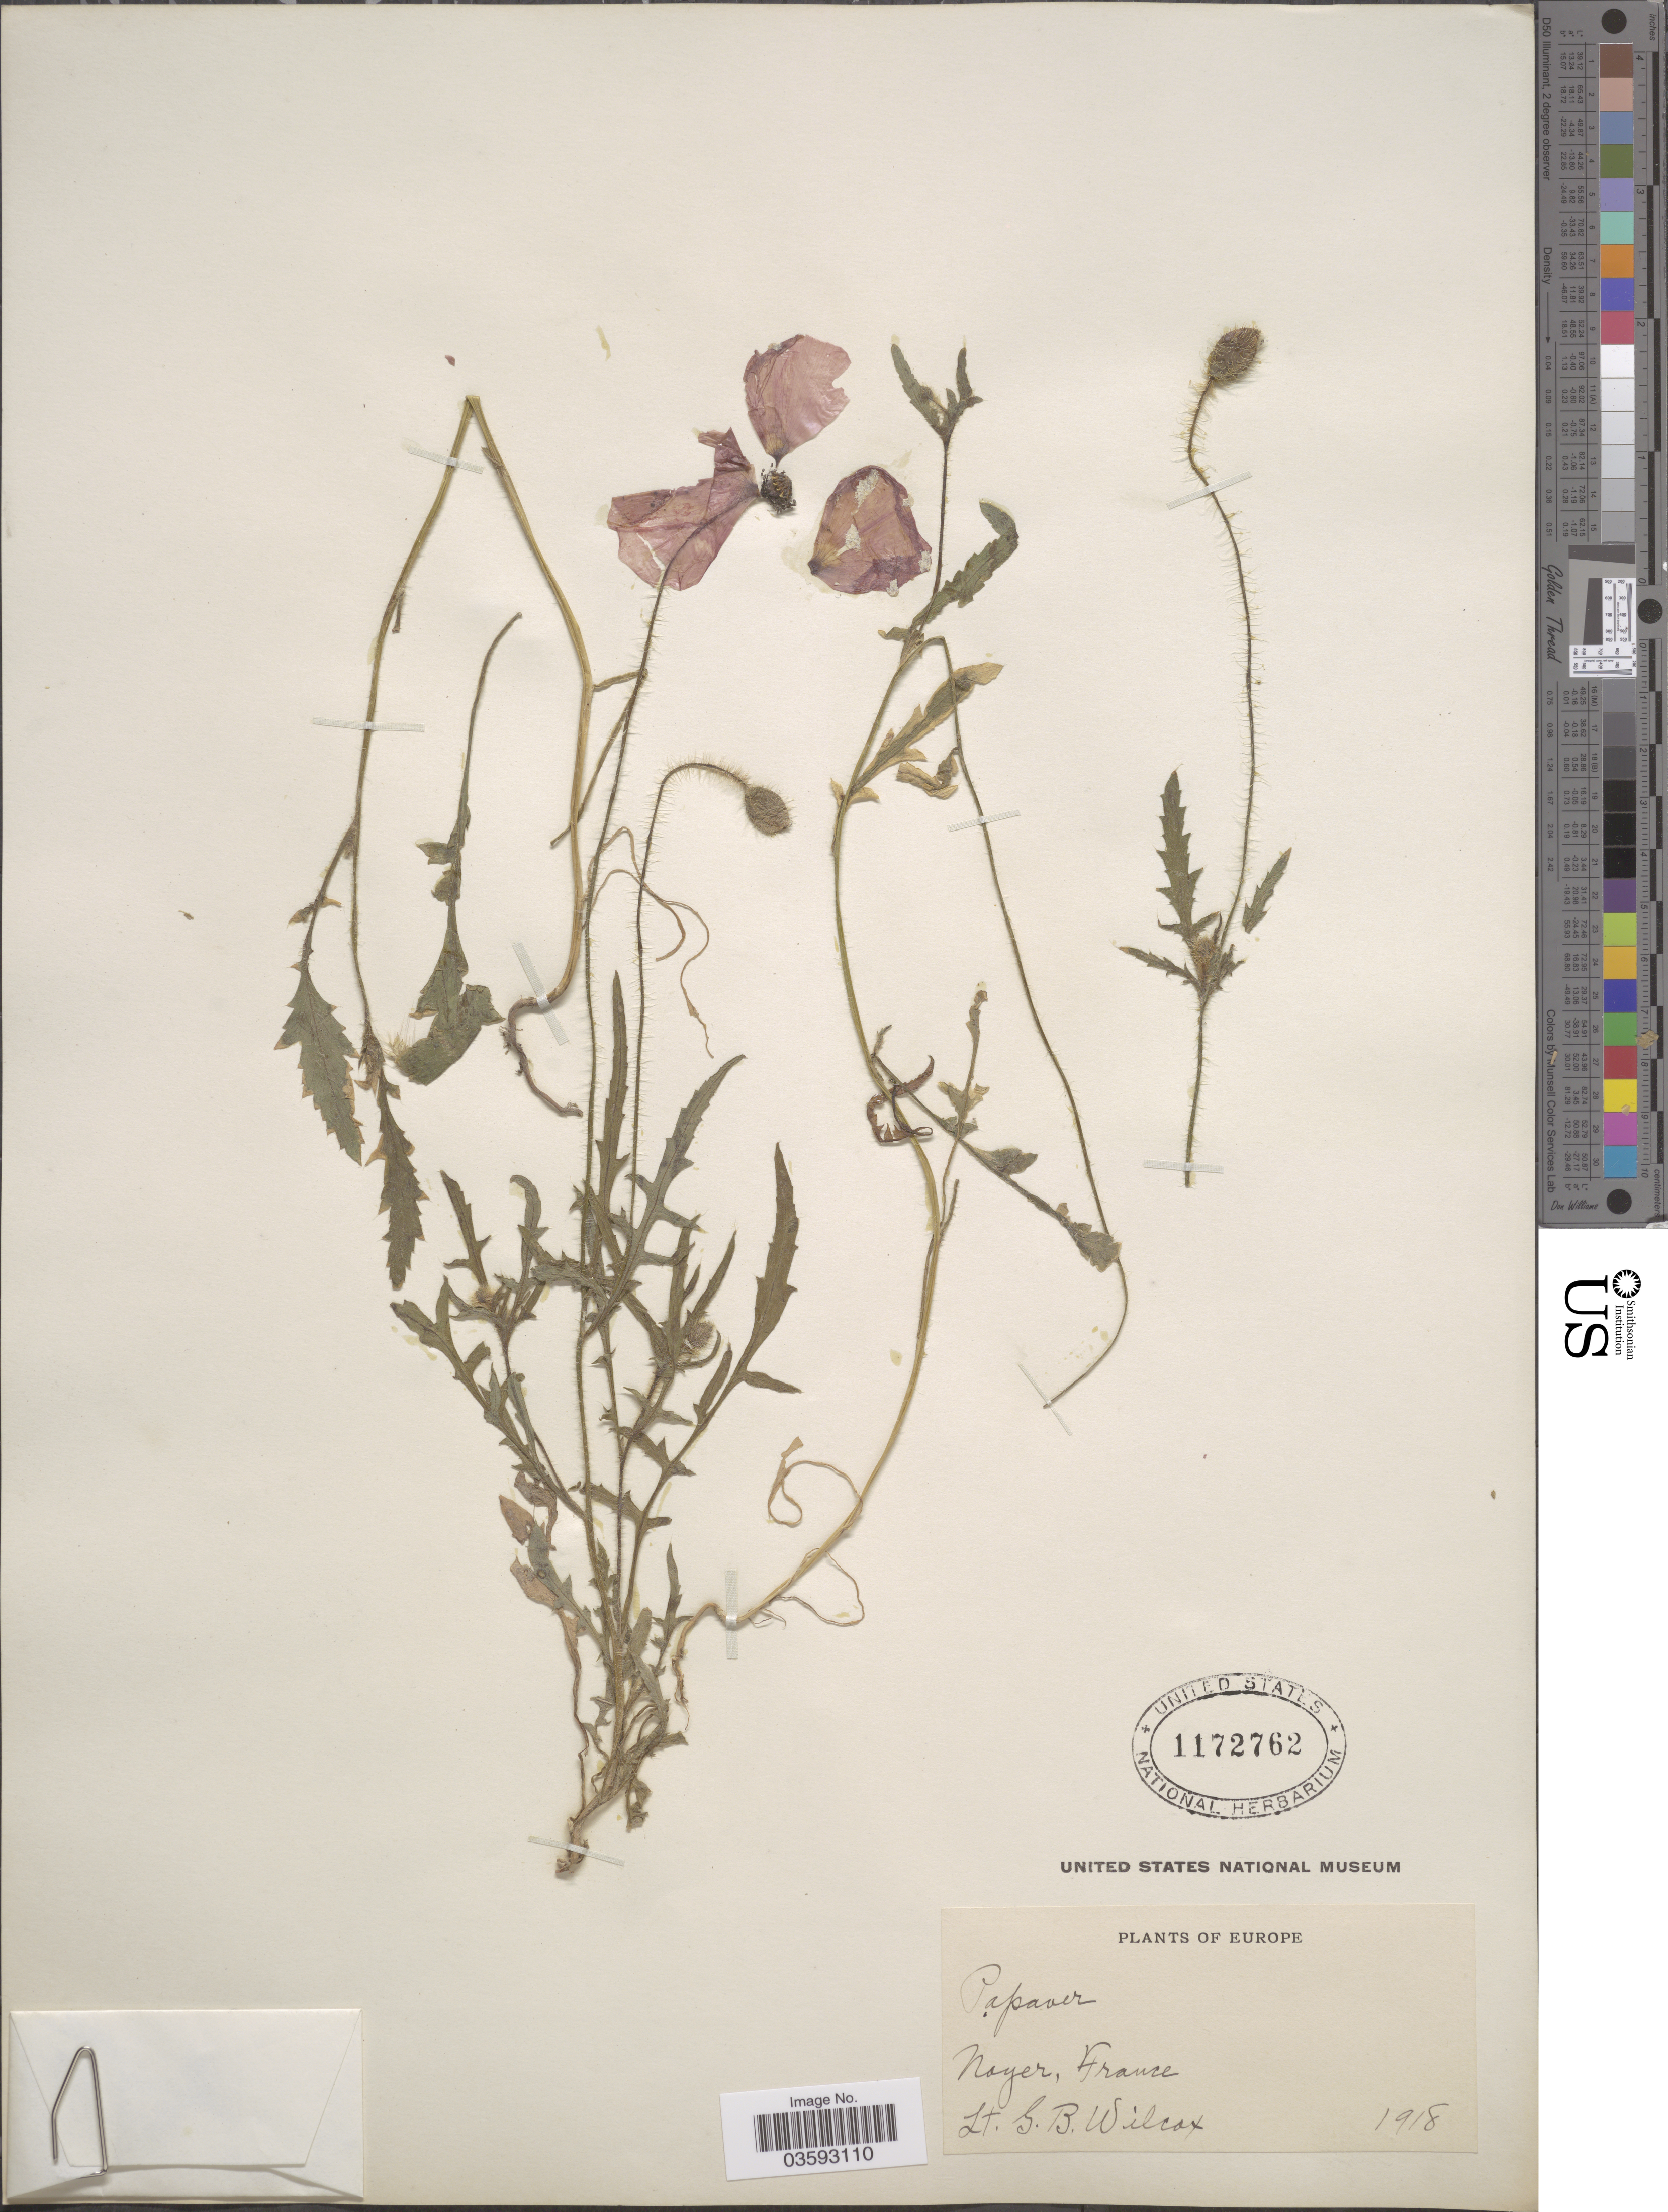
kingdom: Plantae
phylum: Tracheophyta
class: Magnoliopsida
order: Ranunculales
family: Papaveraceae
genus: Papaver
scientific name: Papaver sp.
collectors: G. Wilcox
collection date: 1918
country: France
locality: Noyer.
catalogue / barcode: US 1172762